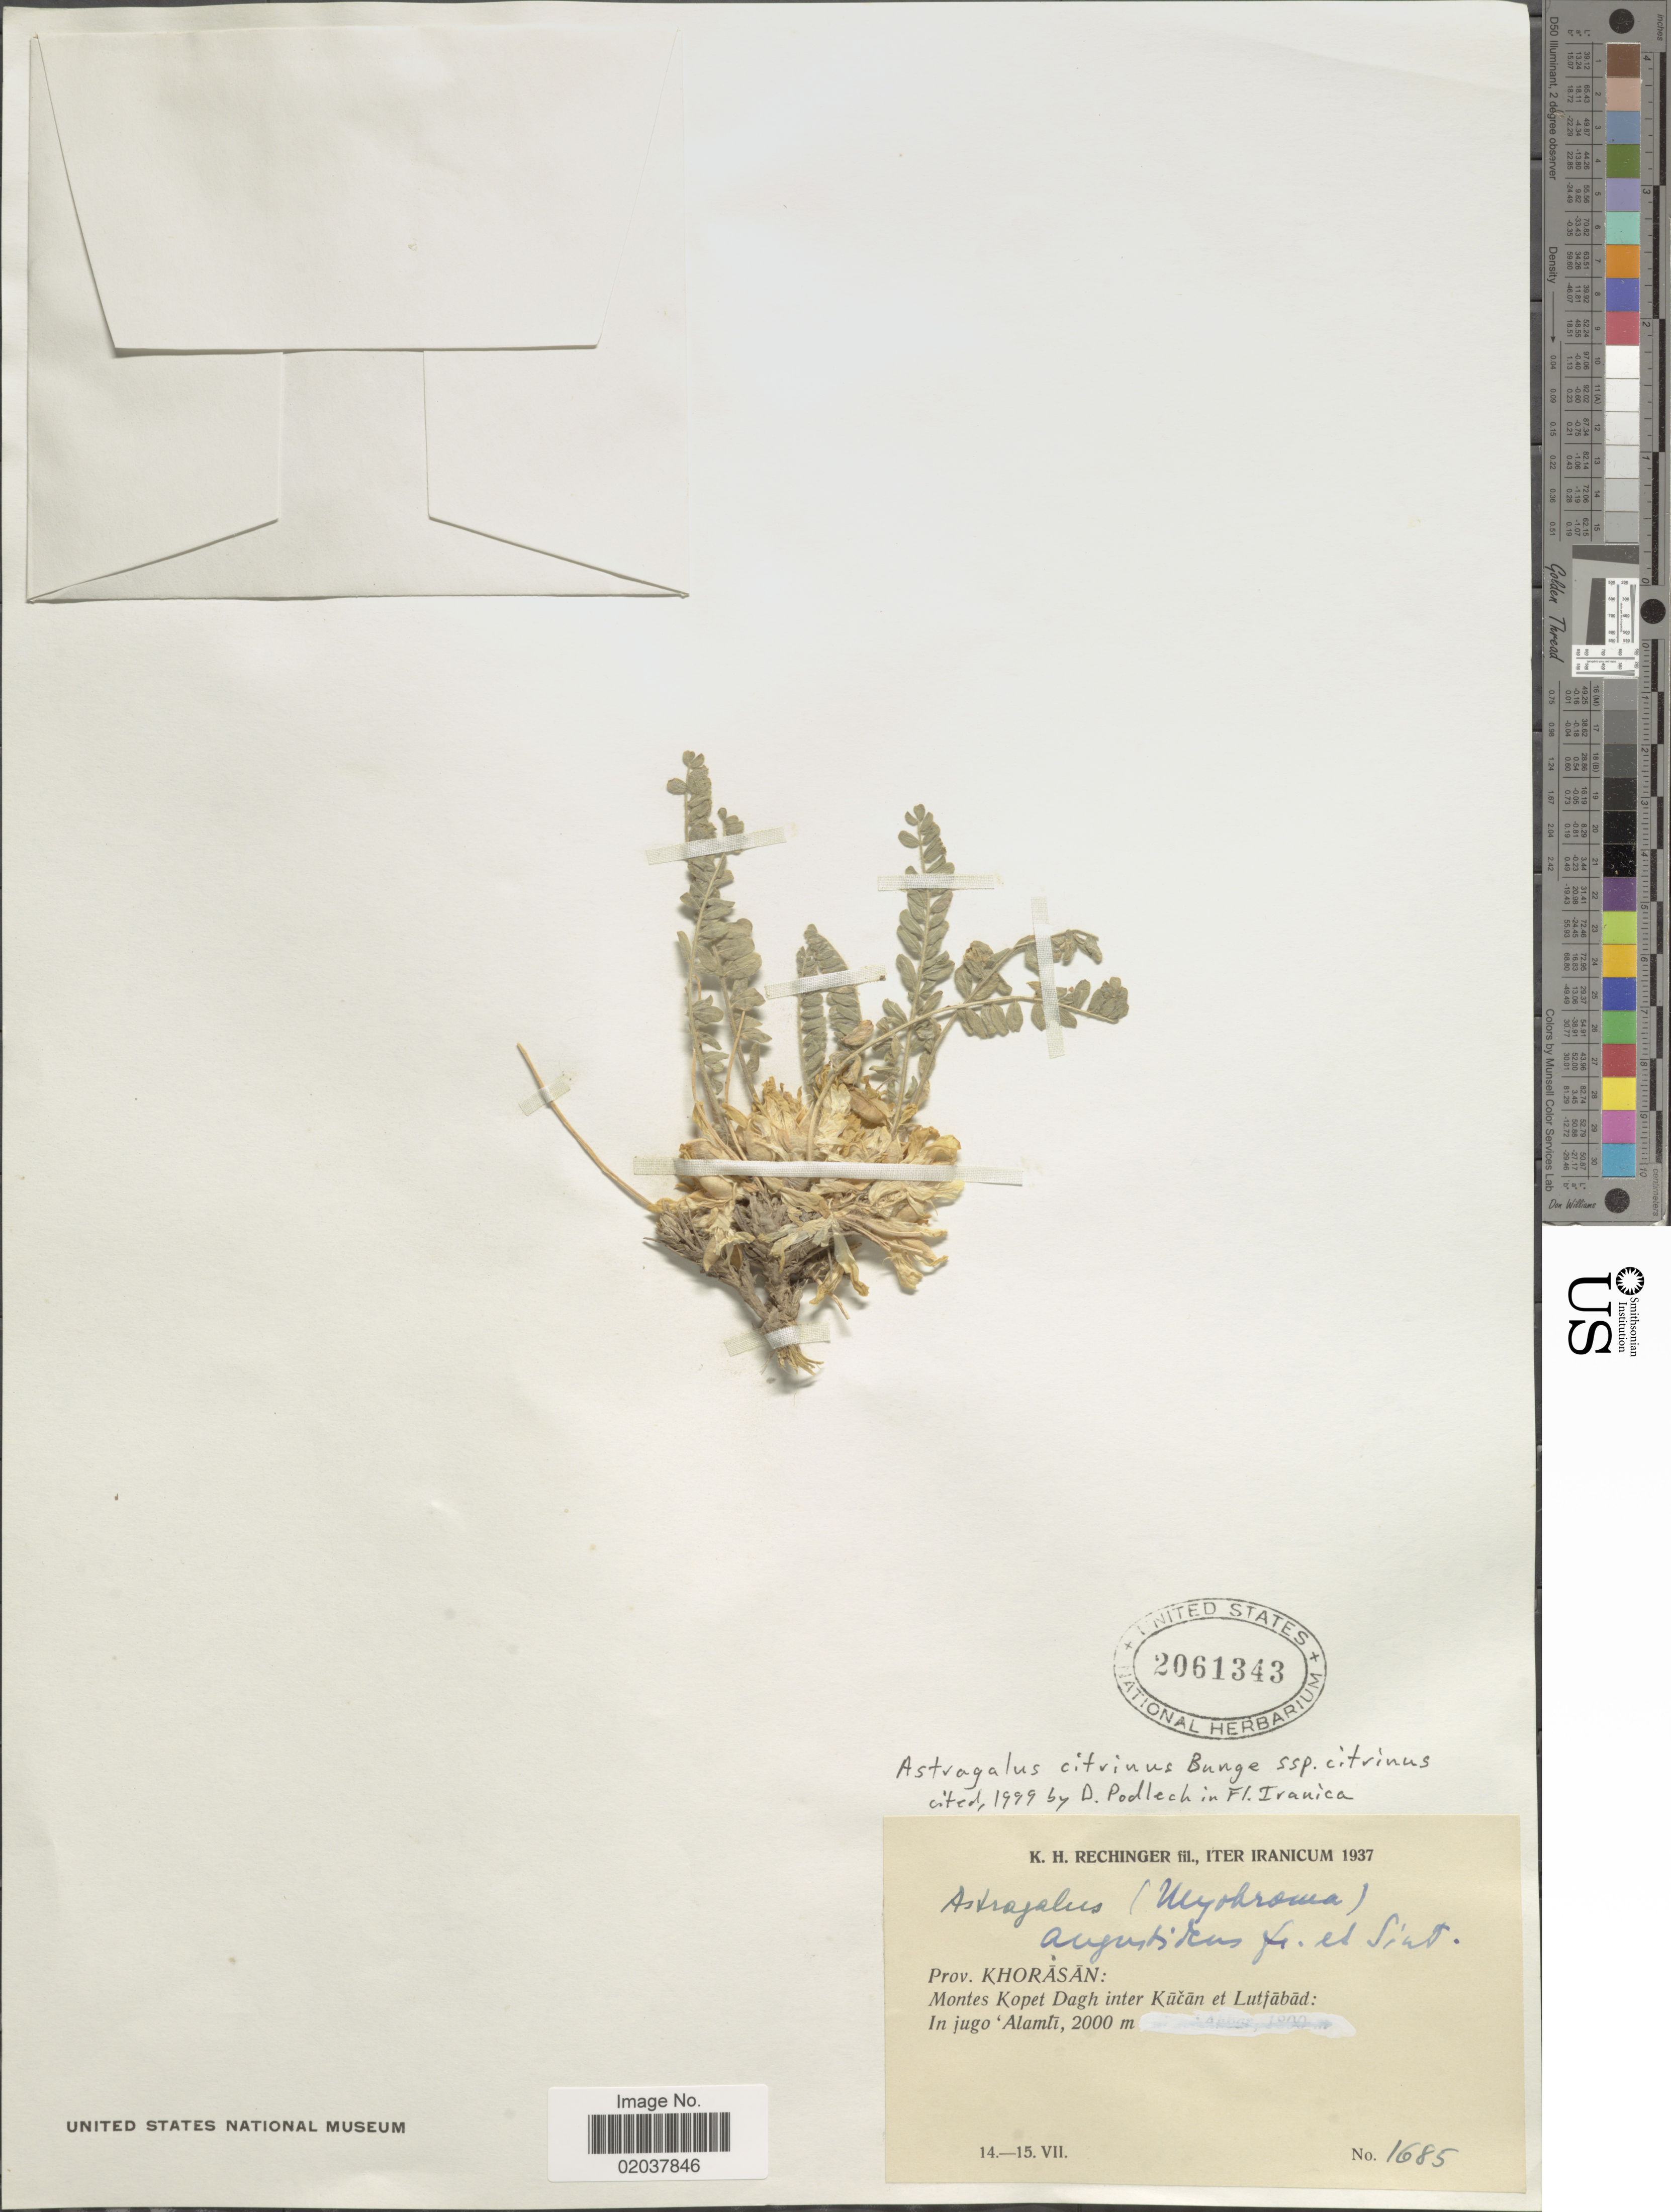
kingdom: Plantae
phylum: Tracheophyta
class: Magnoliopsida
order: Fabales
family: Fabaceae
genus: Astragalus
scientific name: Astragalus citrinus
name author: Bunge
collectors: K. H. Rechinger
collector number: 1685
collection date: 1937-07-14/1937-07-15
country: Iran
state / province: Khorasan [obsolete]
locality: Montes Kopet Dagh inter Kucan et Lutfabad, jugo Alamli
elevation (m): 2000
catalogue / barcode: US 2061343